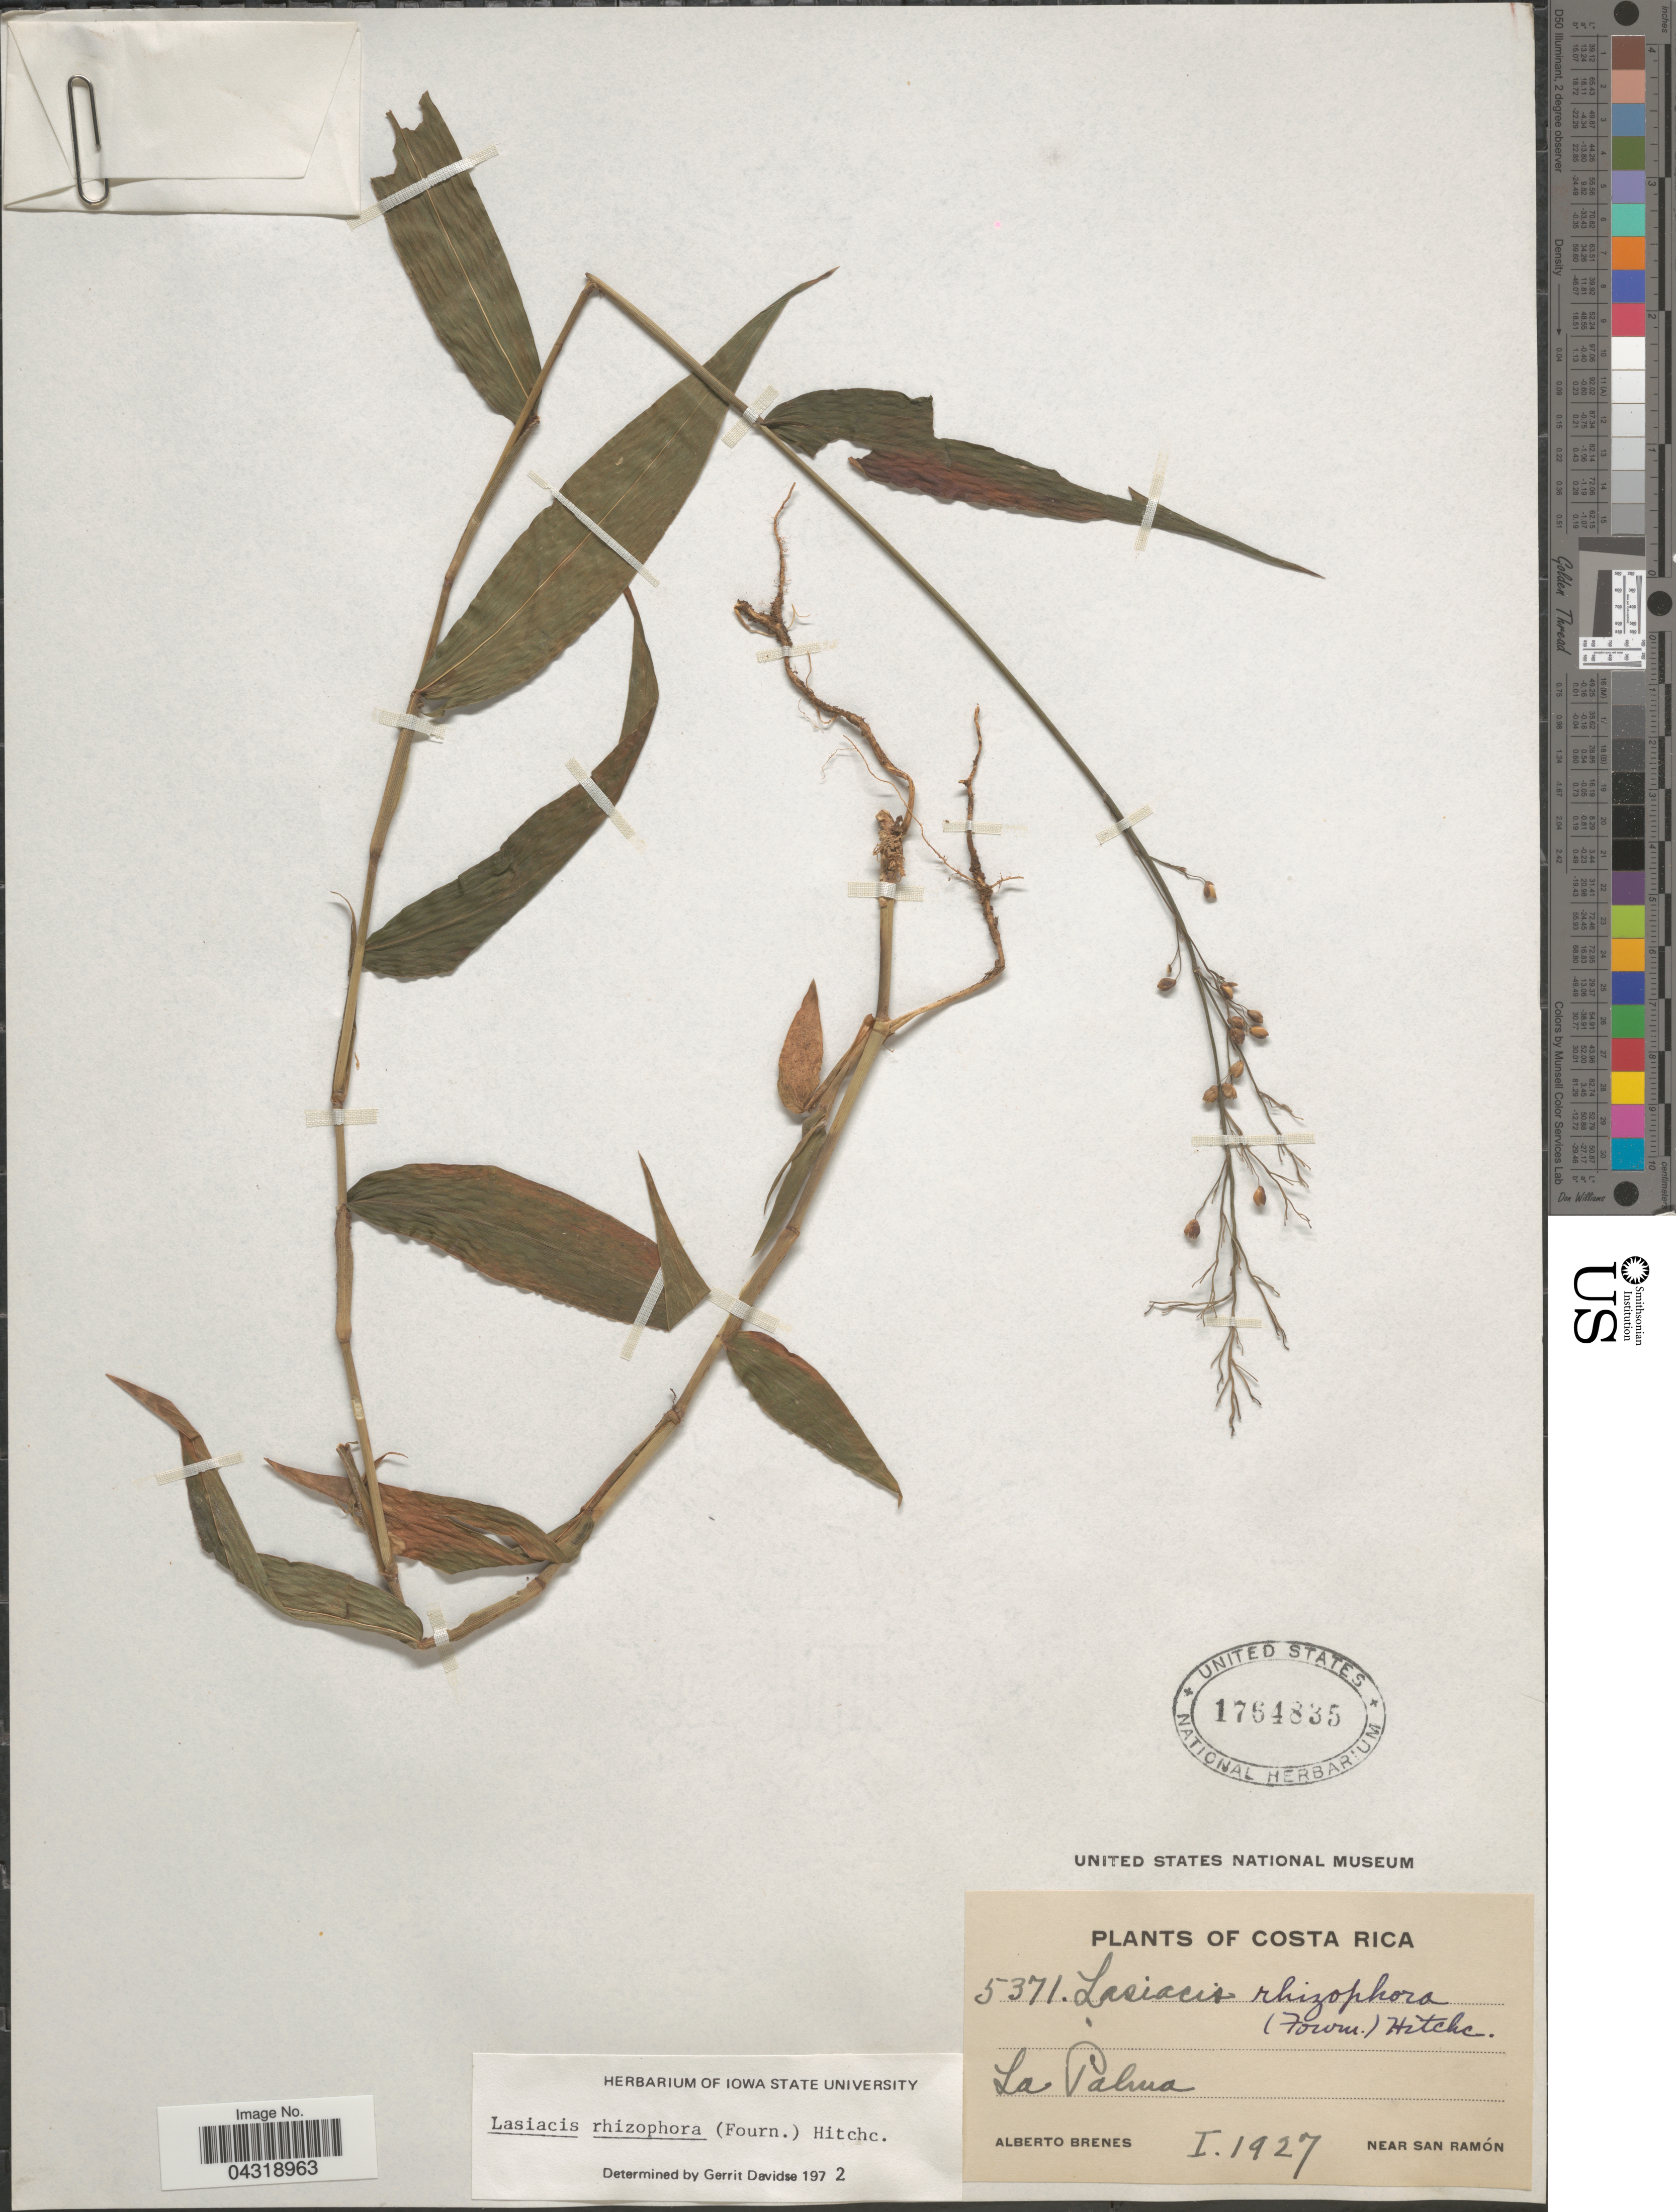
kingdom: Plantae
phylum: Tracheophyta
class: Liliopsida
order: Poales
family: Poaceae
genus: Lasiacis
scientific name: Lasiacis rhizophora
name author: (E. Fourn.) Hitchc.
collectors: A. Brenes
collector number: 5371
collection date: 1927-01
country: Costa Rica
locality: La Palma. Near San Ramón.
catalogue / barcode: US 1764835